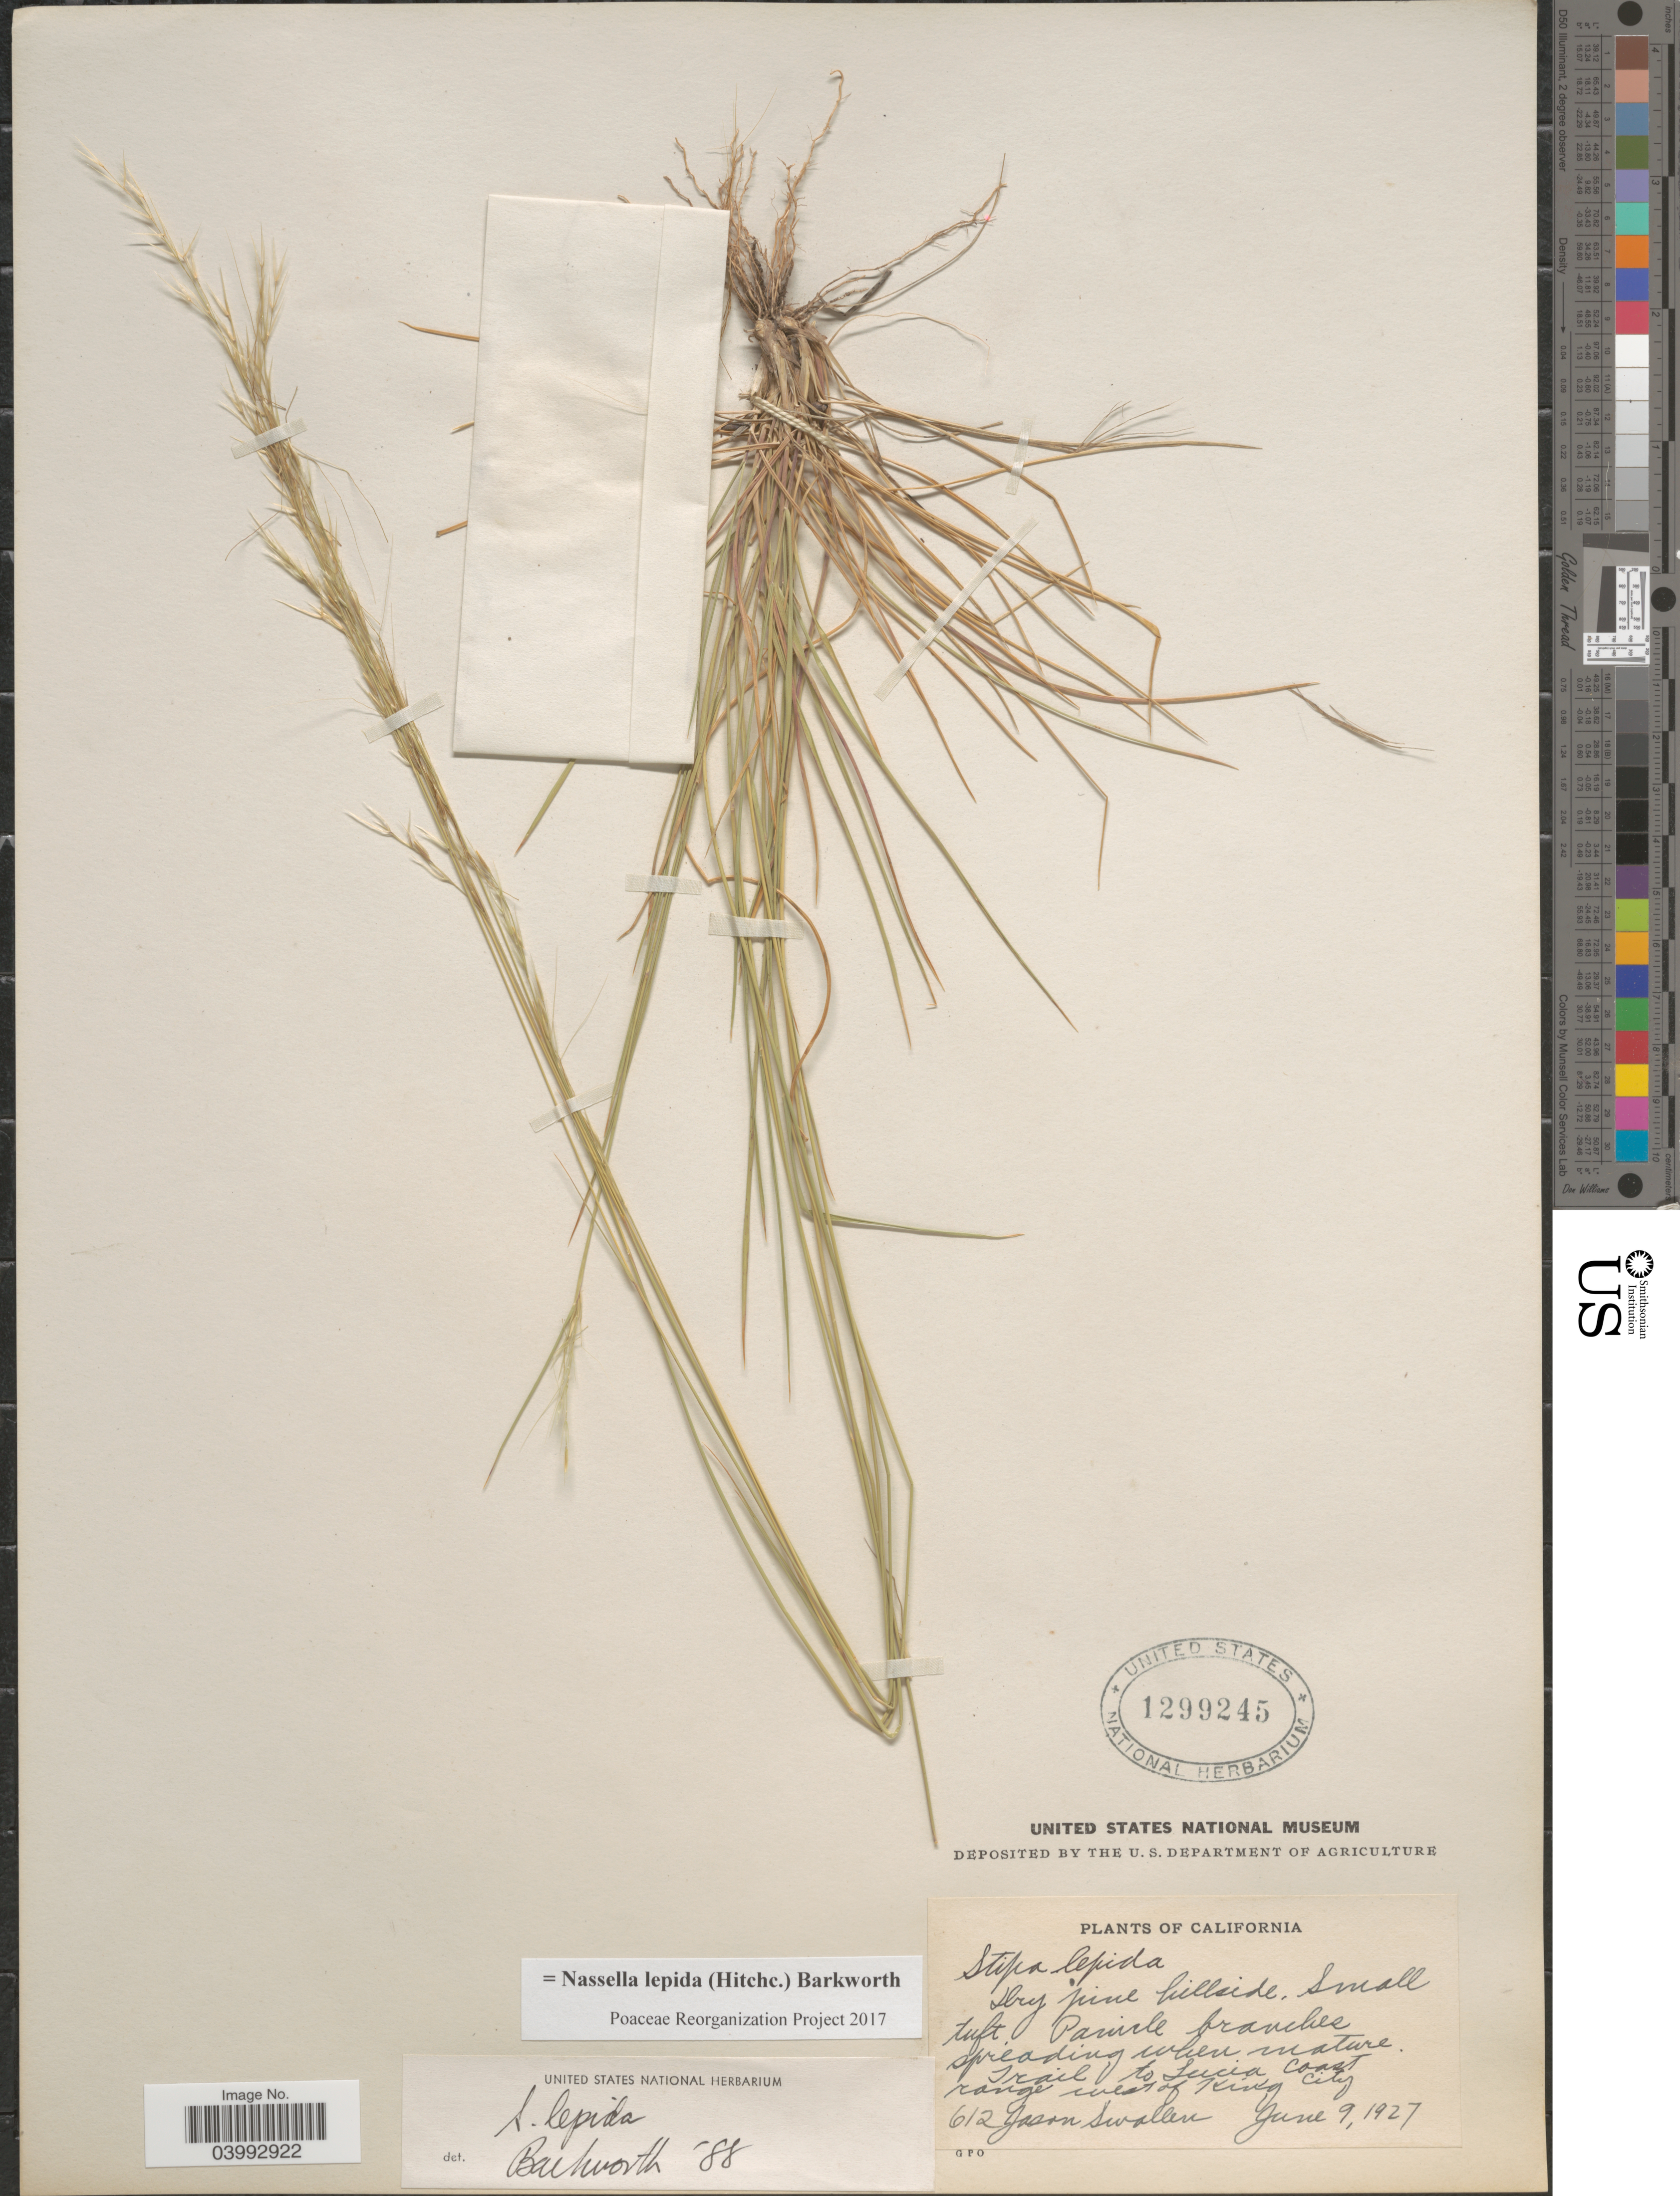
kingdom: Plantae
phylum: Tracheophyta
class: Liliopsida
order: Poales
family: Poaceae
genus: Nassella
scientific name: Nassella lepida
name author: (Hitchc.) Barkworth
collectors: J. R. Swallen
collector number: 612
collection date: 1927-06-09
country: United States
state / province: California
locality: Trail to Lucia, Coast range west of King City.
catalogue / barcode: US 1299245